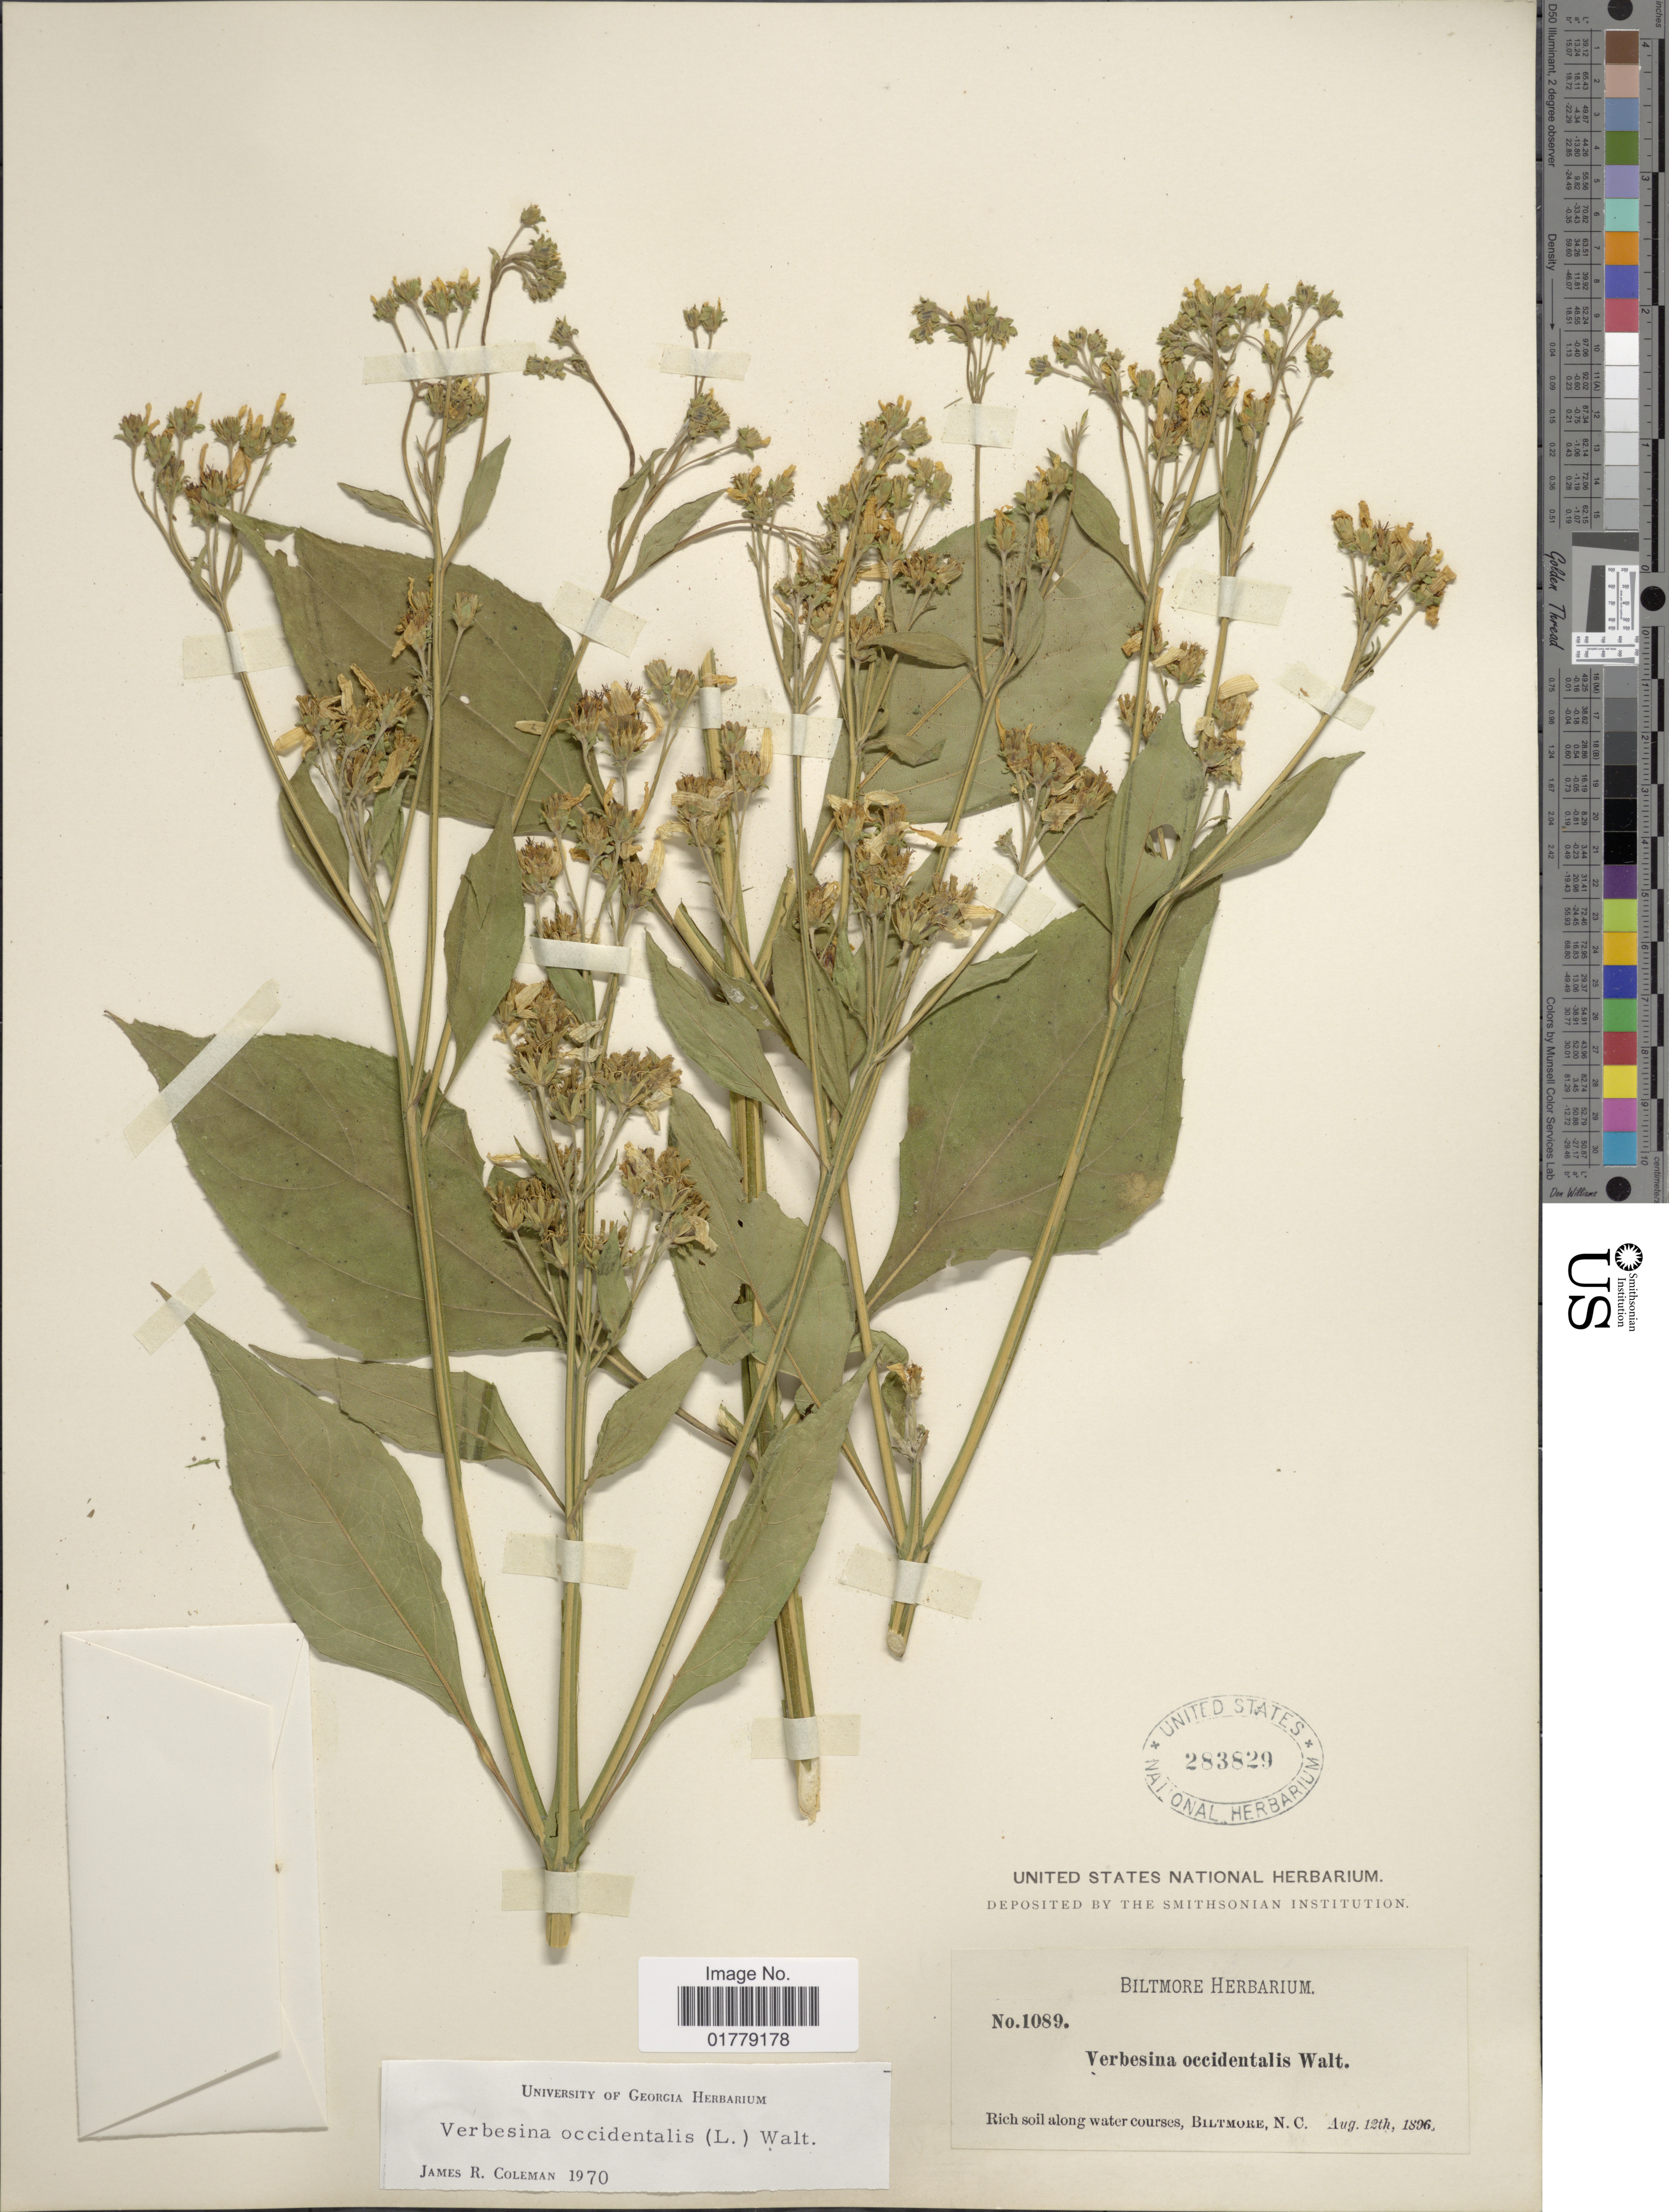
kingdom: Plantae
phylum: Tracheophyta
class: Magnoliopsida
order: Asterales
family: Asteraceae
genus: Verbesina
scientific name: Verbesina occidentalis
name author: (L.) Walter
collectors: ex herb. Biltmore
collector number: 1089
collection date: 1896-08-12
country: United States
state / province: North Carolina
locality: Rich soil along watercourses, Biltmore, N.C.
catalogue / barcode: US 283829